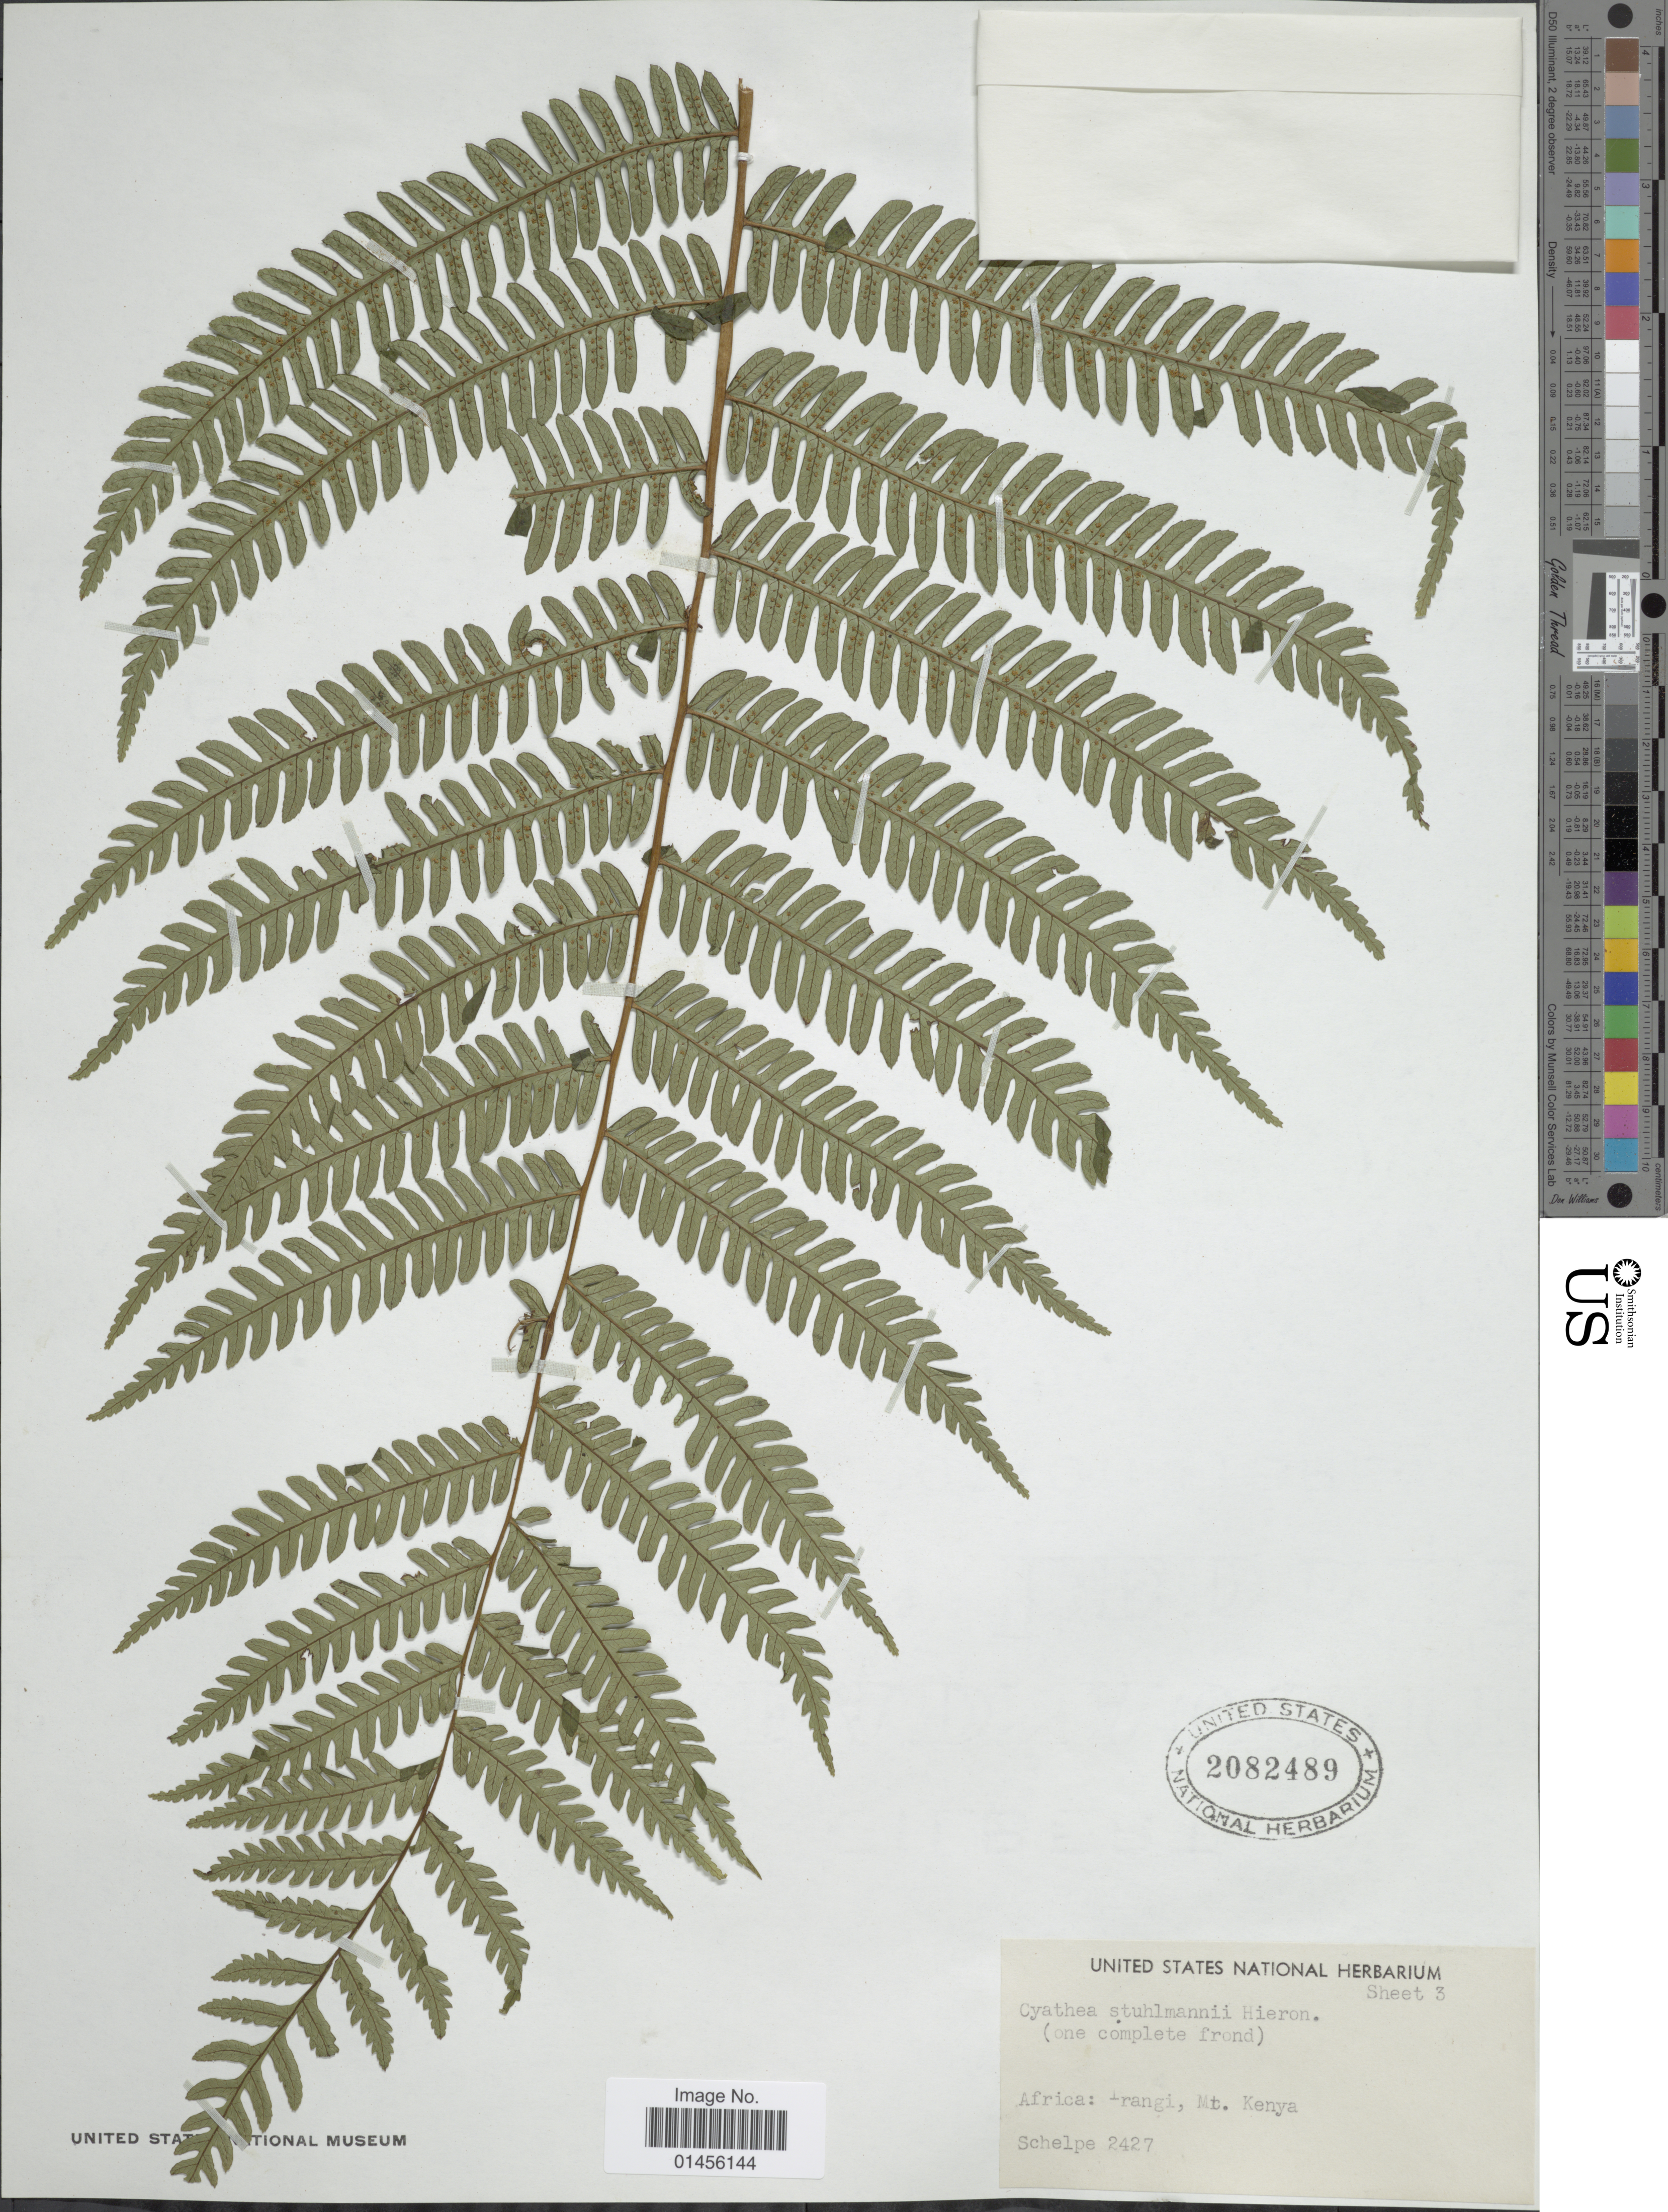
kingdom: Plantae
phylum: Tracheophyta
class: Polypodiopsida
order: Cyatheales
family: Cyatheaceae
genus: Alsophila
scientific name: Alsophila stuhlmannii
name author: (Hieron.) R.M. Tryon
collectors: -- Schelpe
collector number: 2427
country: Kenya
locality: Irangi, Mt Kenya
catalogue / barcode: US 2082489